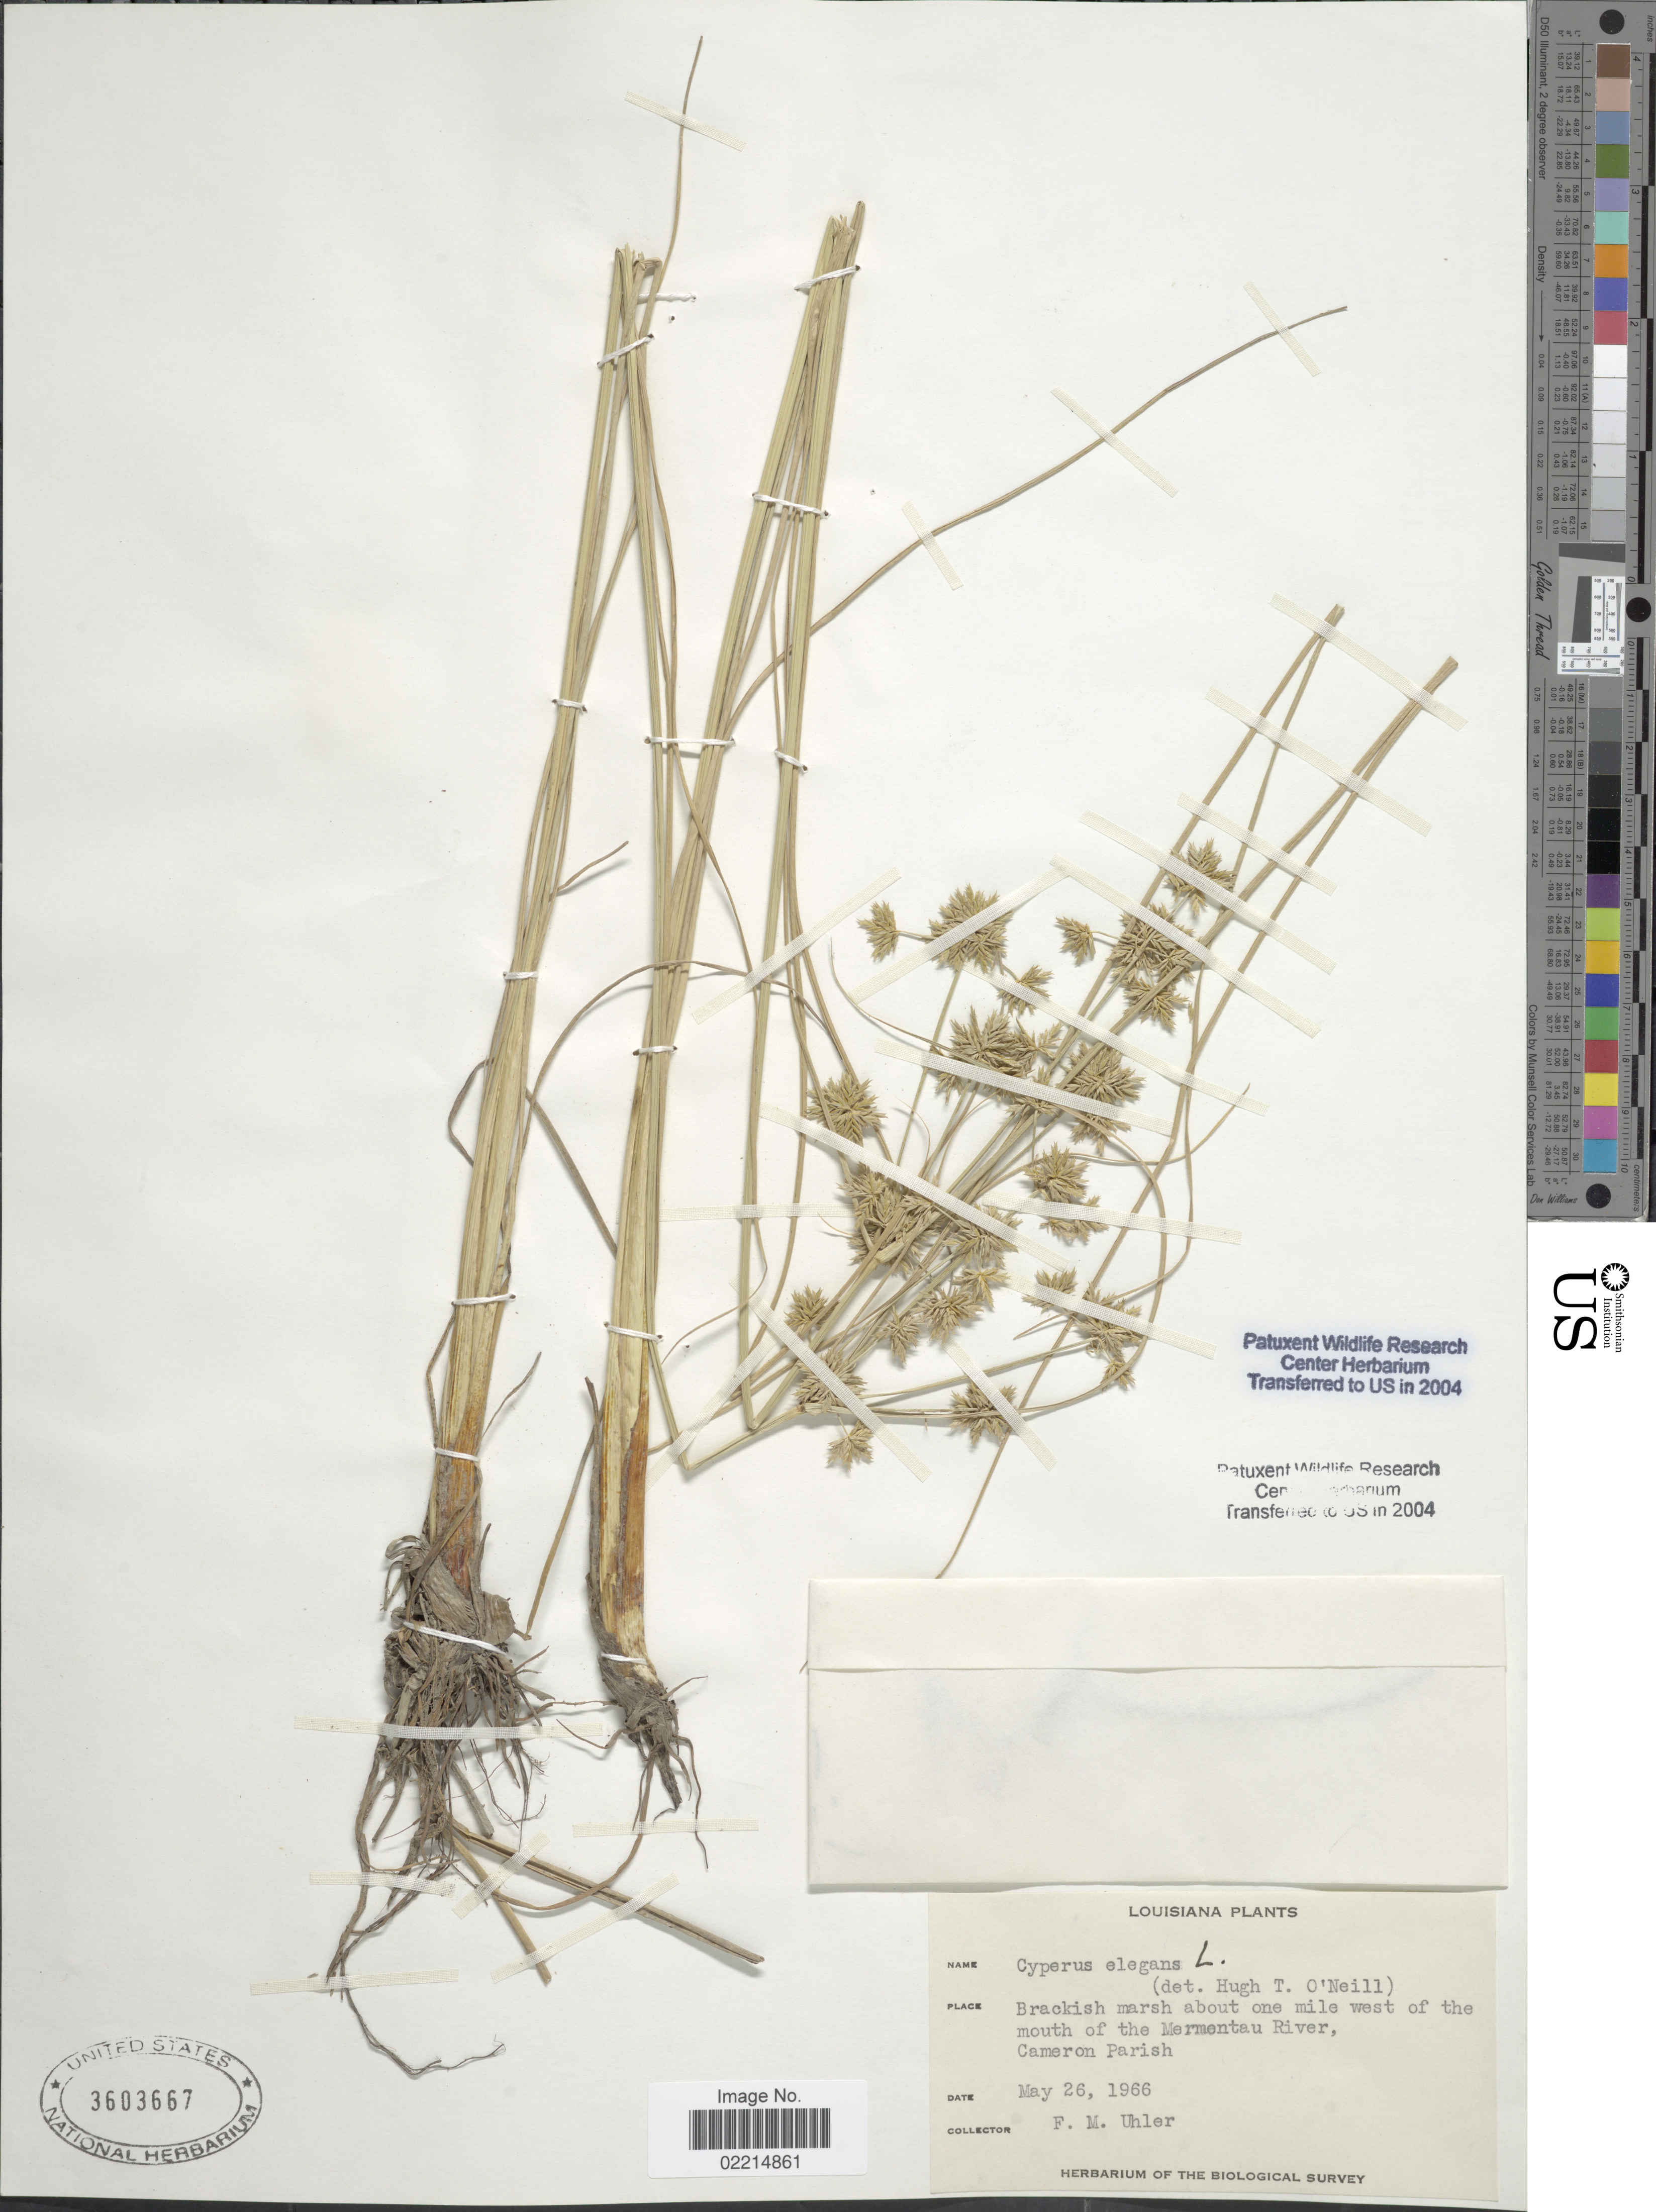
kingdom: Plantae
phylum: Tracheophyta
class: Liliopsida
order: Poales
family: Cyperaceae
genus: Cyperus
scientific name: Cyperus elegans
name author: L.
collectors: F. M. Uhler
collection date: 1966-05-26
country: United States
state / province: Louisiana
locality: Brackish marsh about one mile west of the mouth of the Mermentau River, Cameron Parish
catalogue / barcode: US 3603667